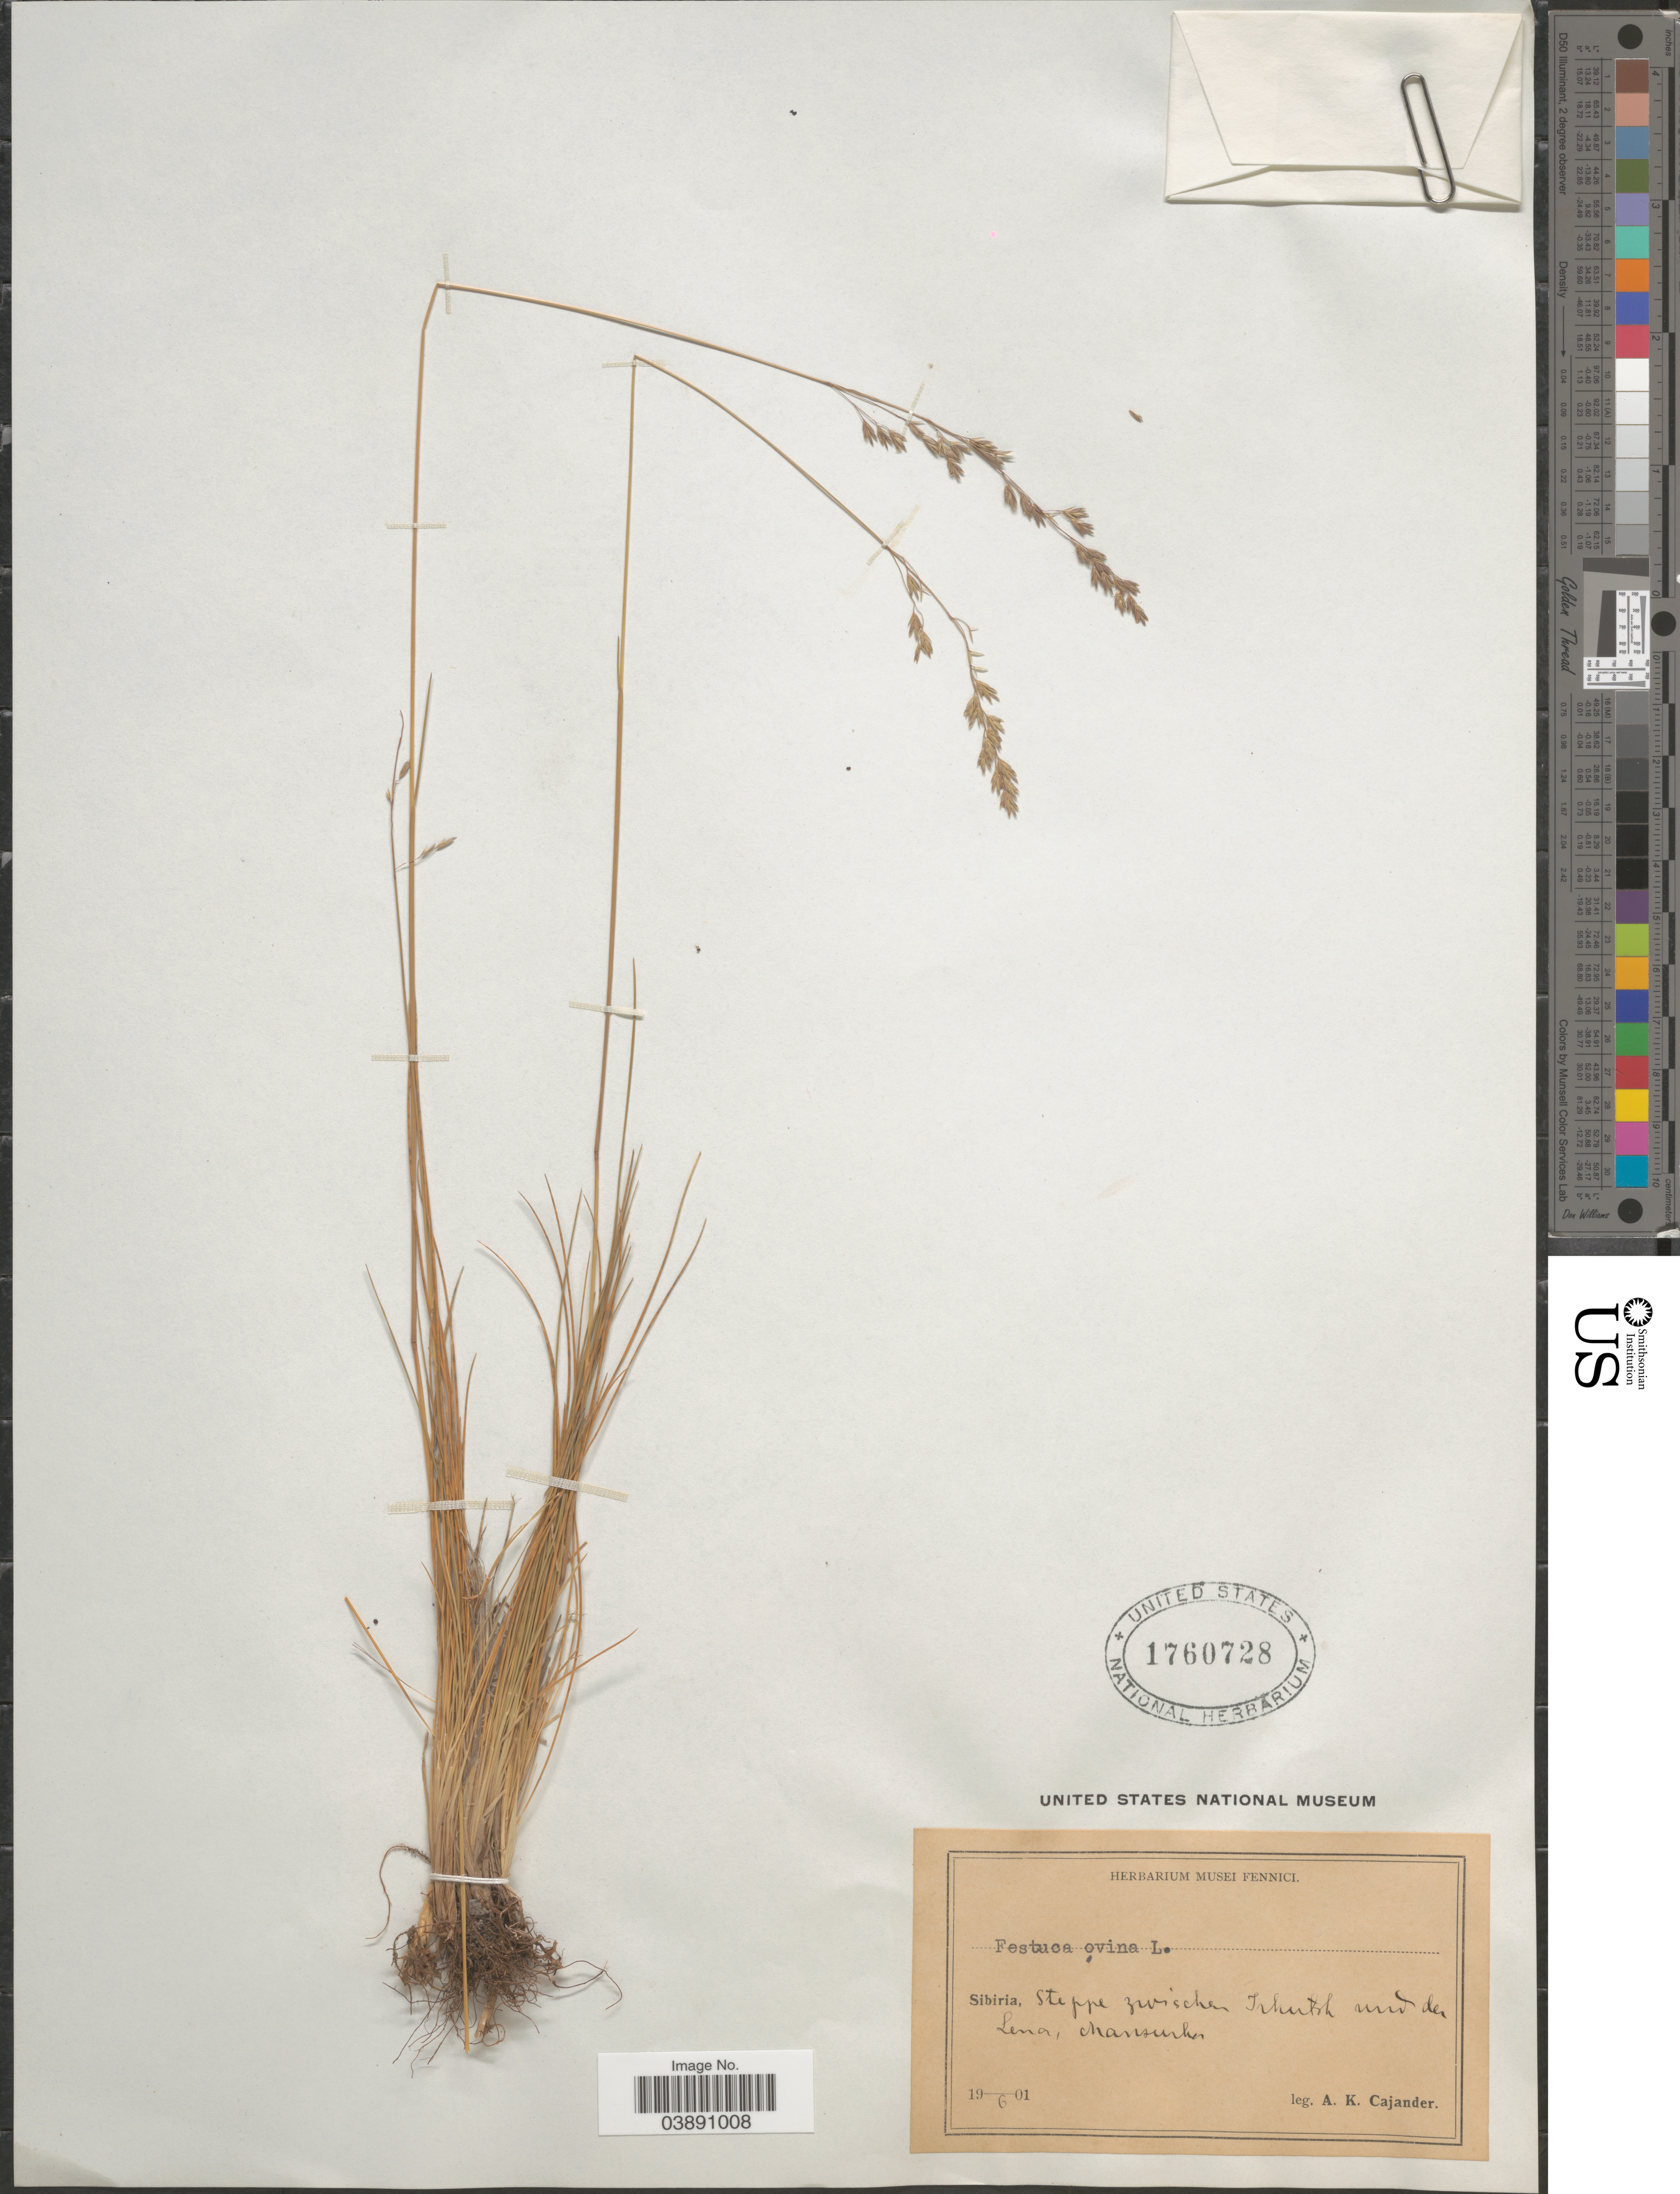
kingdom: Plantae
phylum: Tracheophyta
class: Liliopsida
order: Poales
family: Poaceae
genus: Festuca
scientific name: Festuca ovina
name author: L.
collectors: A. Cajander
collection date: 1901-06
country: Finland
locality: Sibiria, Steppe zwischen Irherthh und der Leva, Marsurka. [interpreted]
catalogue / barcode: US 1760728